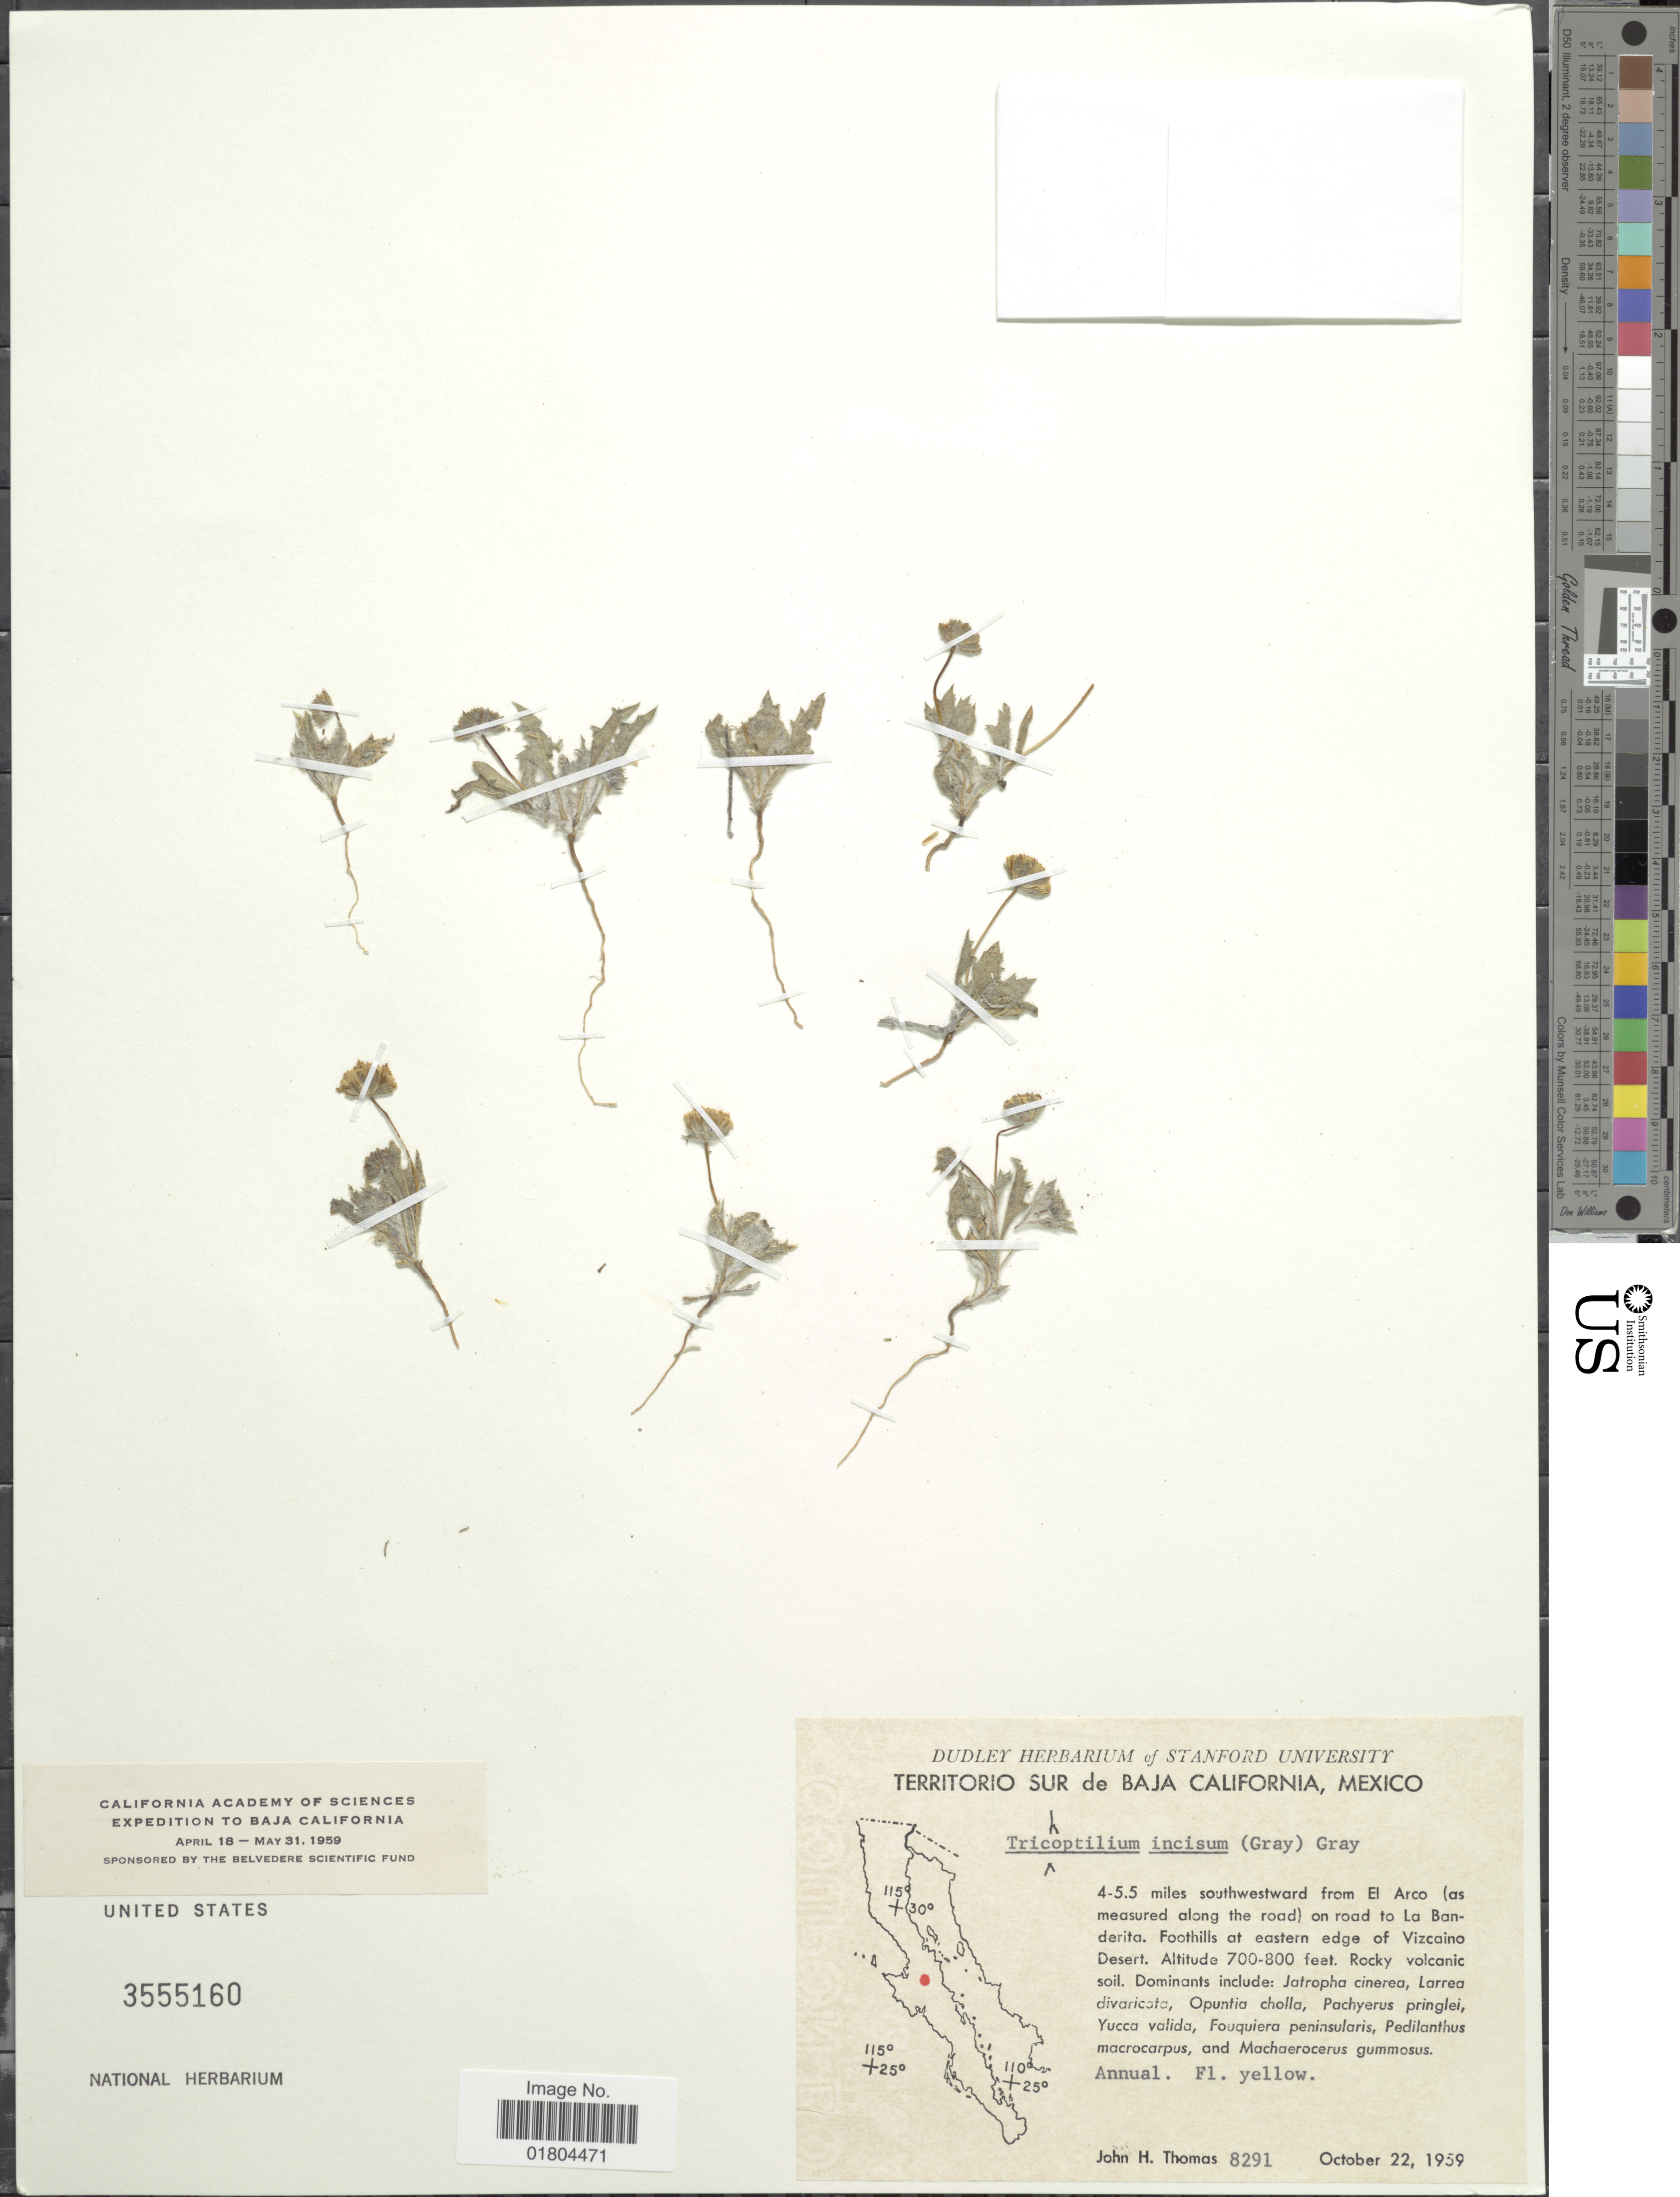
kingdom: Plantae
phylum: Tracheophyta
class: Magnoliopsida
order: Asterales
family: Asteraceae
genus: Trichoptilium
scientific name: Trichoptilium incisum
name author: (A. Gray) A. Gray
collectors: J. H. Thomas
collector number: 8291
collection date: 1959-10-22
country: Mexico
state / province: Baja California Sur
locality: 4-5.5 miles southwestward from El Arco (as measured along the road) on road to La Banderita. Foothills at eastern edge of Vizcaino Desert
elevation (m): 213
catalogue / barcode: US 3555160